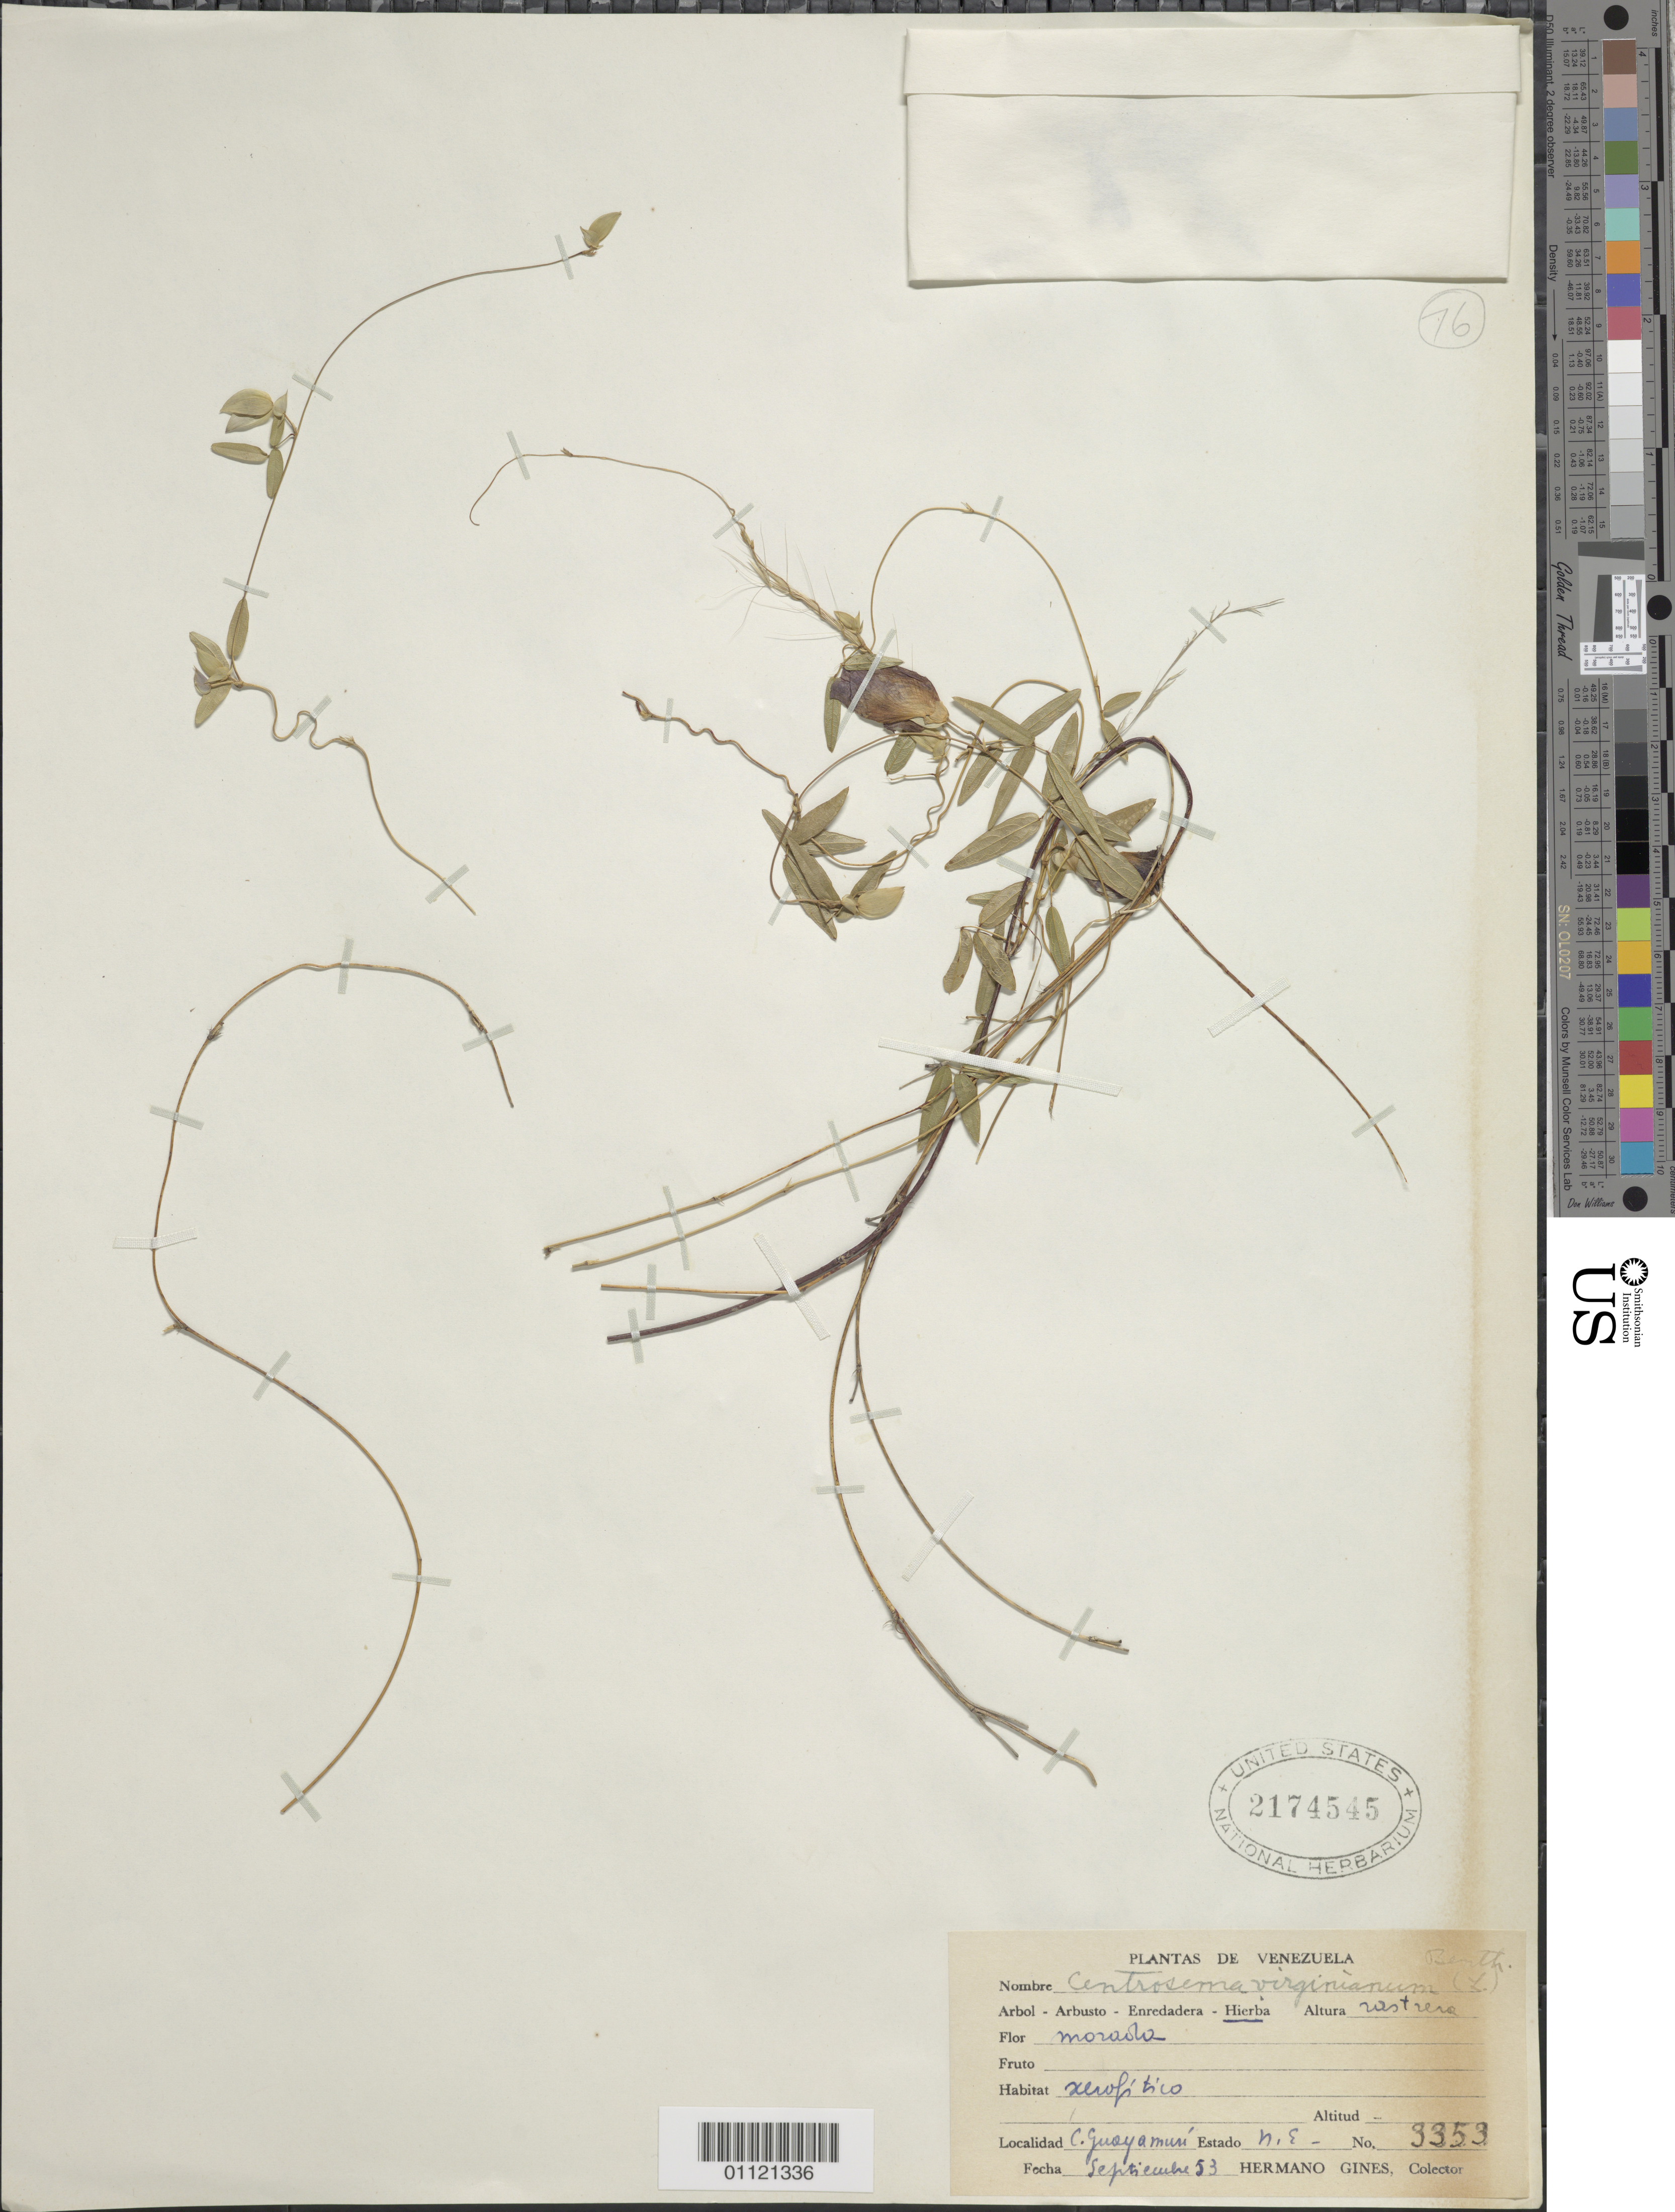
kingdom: Plantae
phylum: Tracheophyta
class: Magnoliopsida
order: Fabales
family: Fabaceae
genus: Centrosema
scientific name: Centrosema virginianum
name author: (L.) Benth.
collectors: Bro. Gines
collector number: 3353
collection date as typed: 01 Sep 1953 to 31 Sep 1953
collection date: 1953-09-01/1953-09-30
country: Venezuela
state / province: Nueva Esparta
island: Margarita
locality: C. Guayamurí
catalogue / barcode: US 2174545